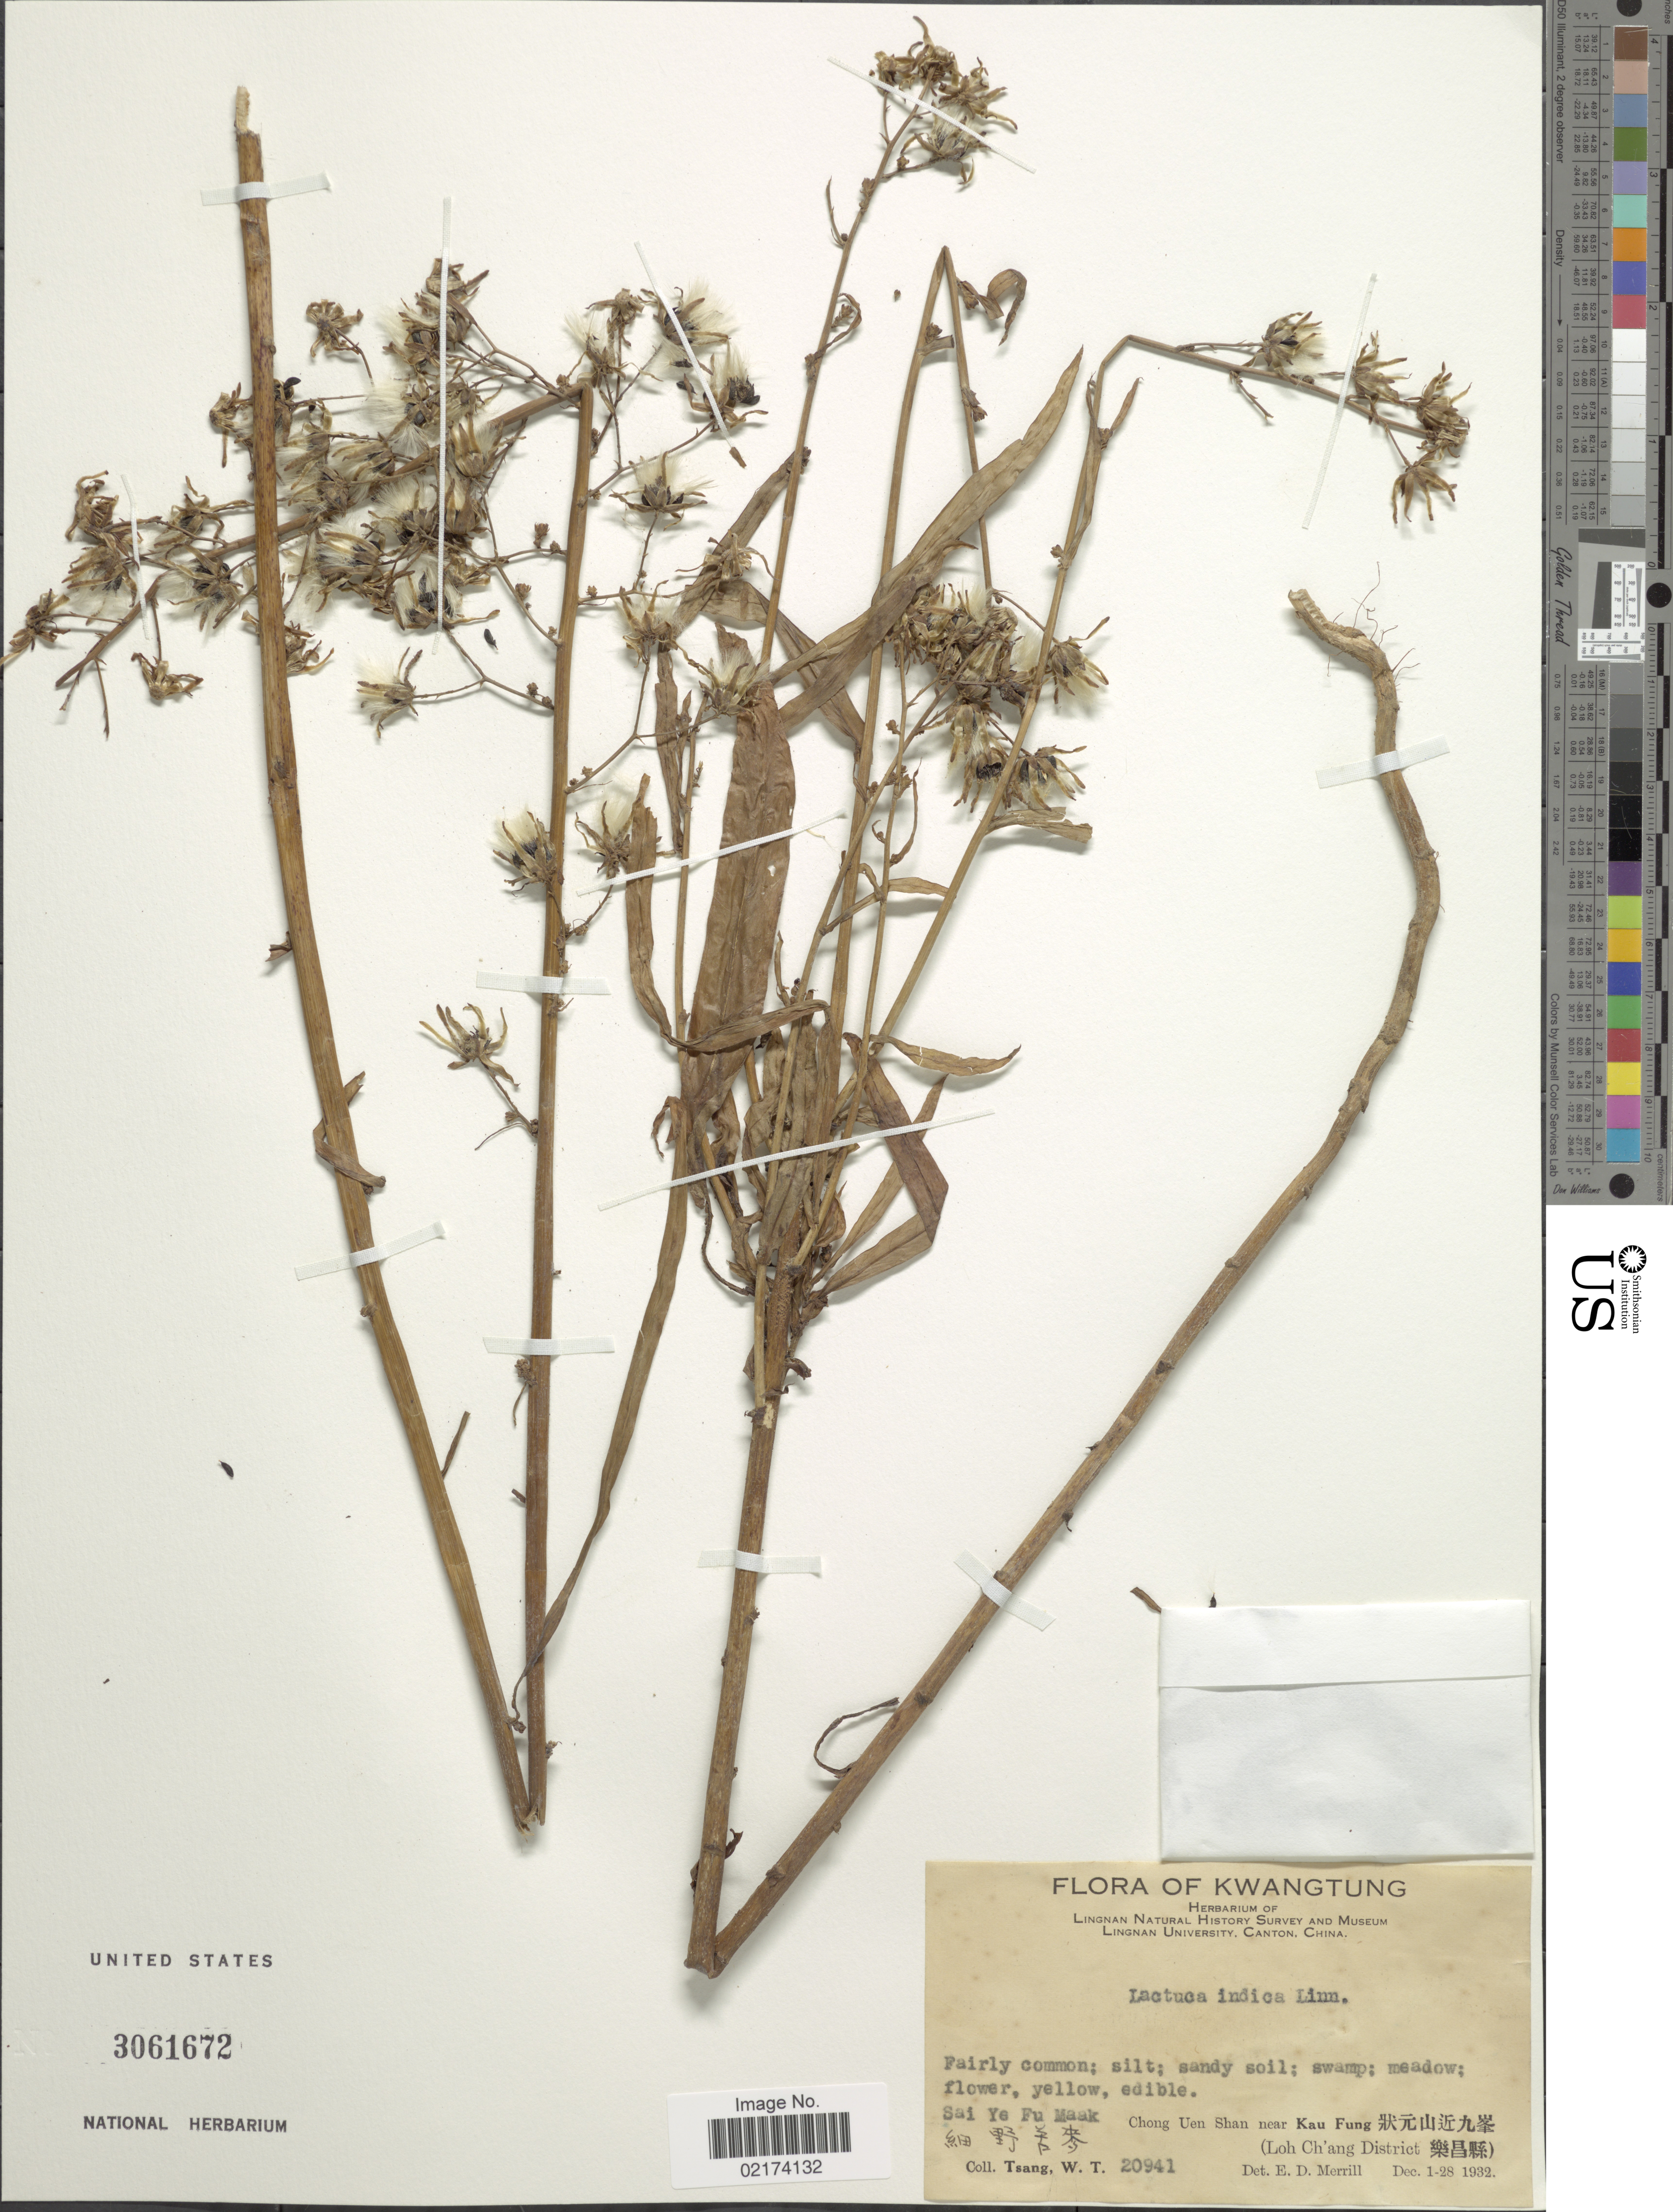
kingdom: Plantae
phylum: Tracheophyta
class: Magnoliopsida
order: Asterales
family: Asteraceae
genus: Lactuca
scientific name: Lactuca indica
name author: L.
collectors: W. T. Tsang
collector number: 20941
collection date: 1932-12-01/1932-12-28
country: China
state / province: Guangdong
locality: Kwangtung, Sai Ye Fu Mak, Chong Uen Shan near Kau Fung (Loh Ch'ang District)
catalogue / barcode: US 3061672